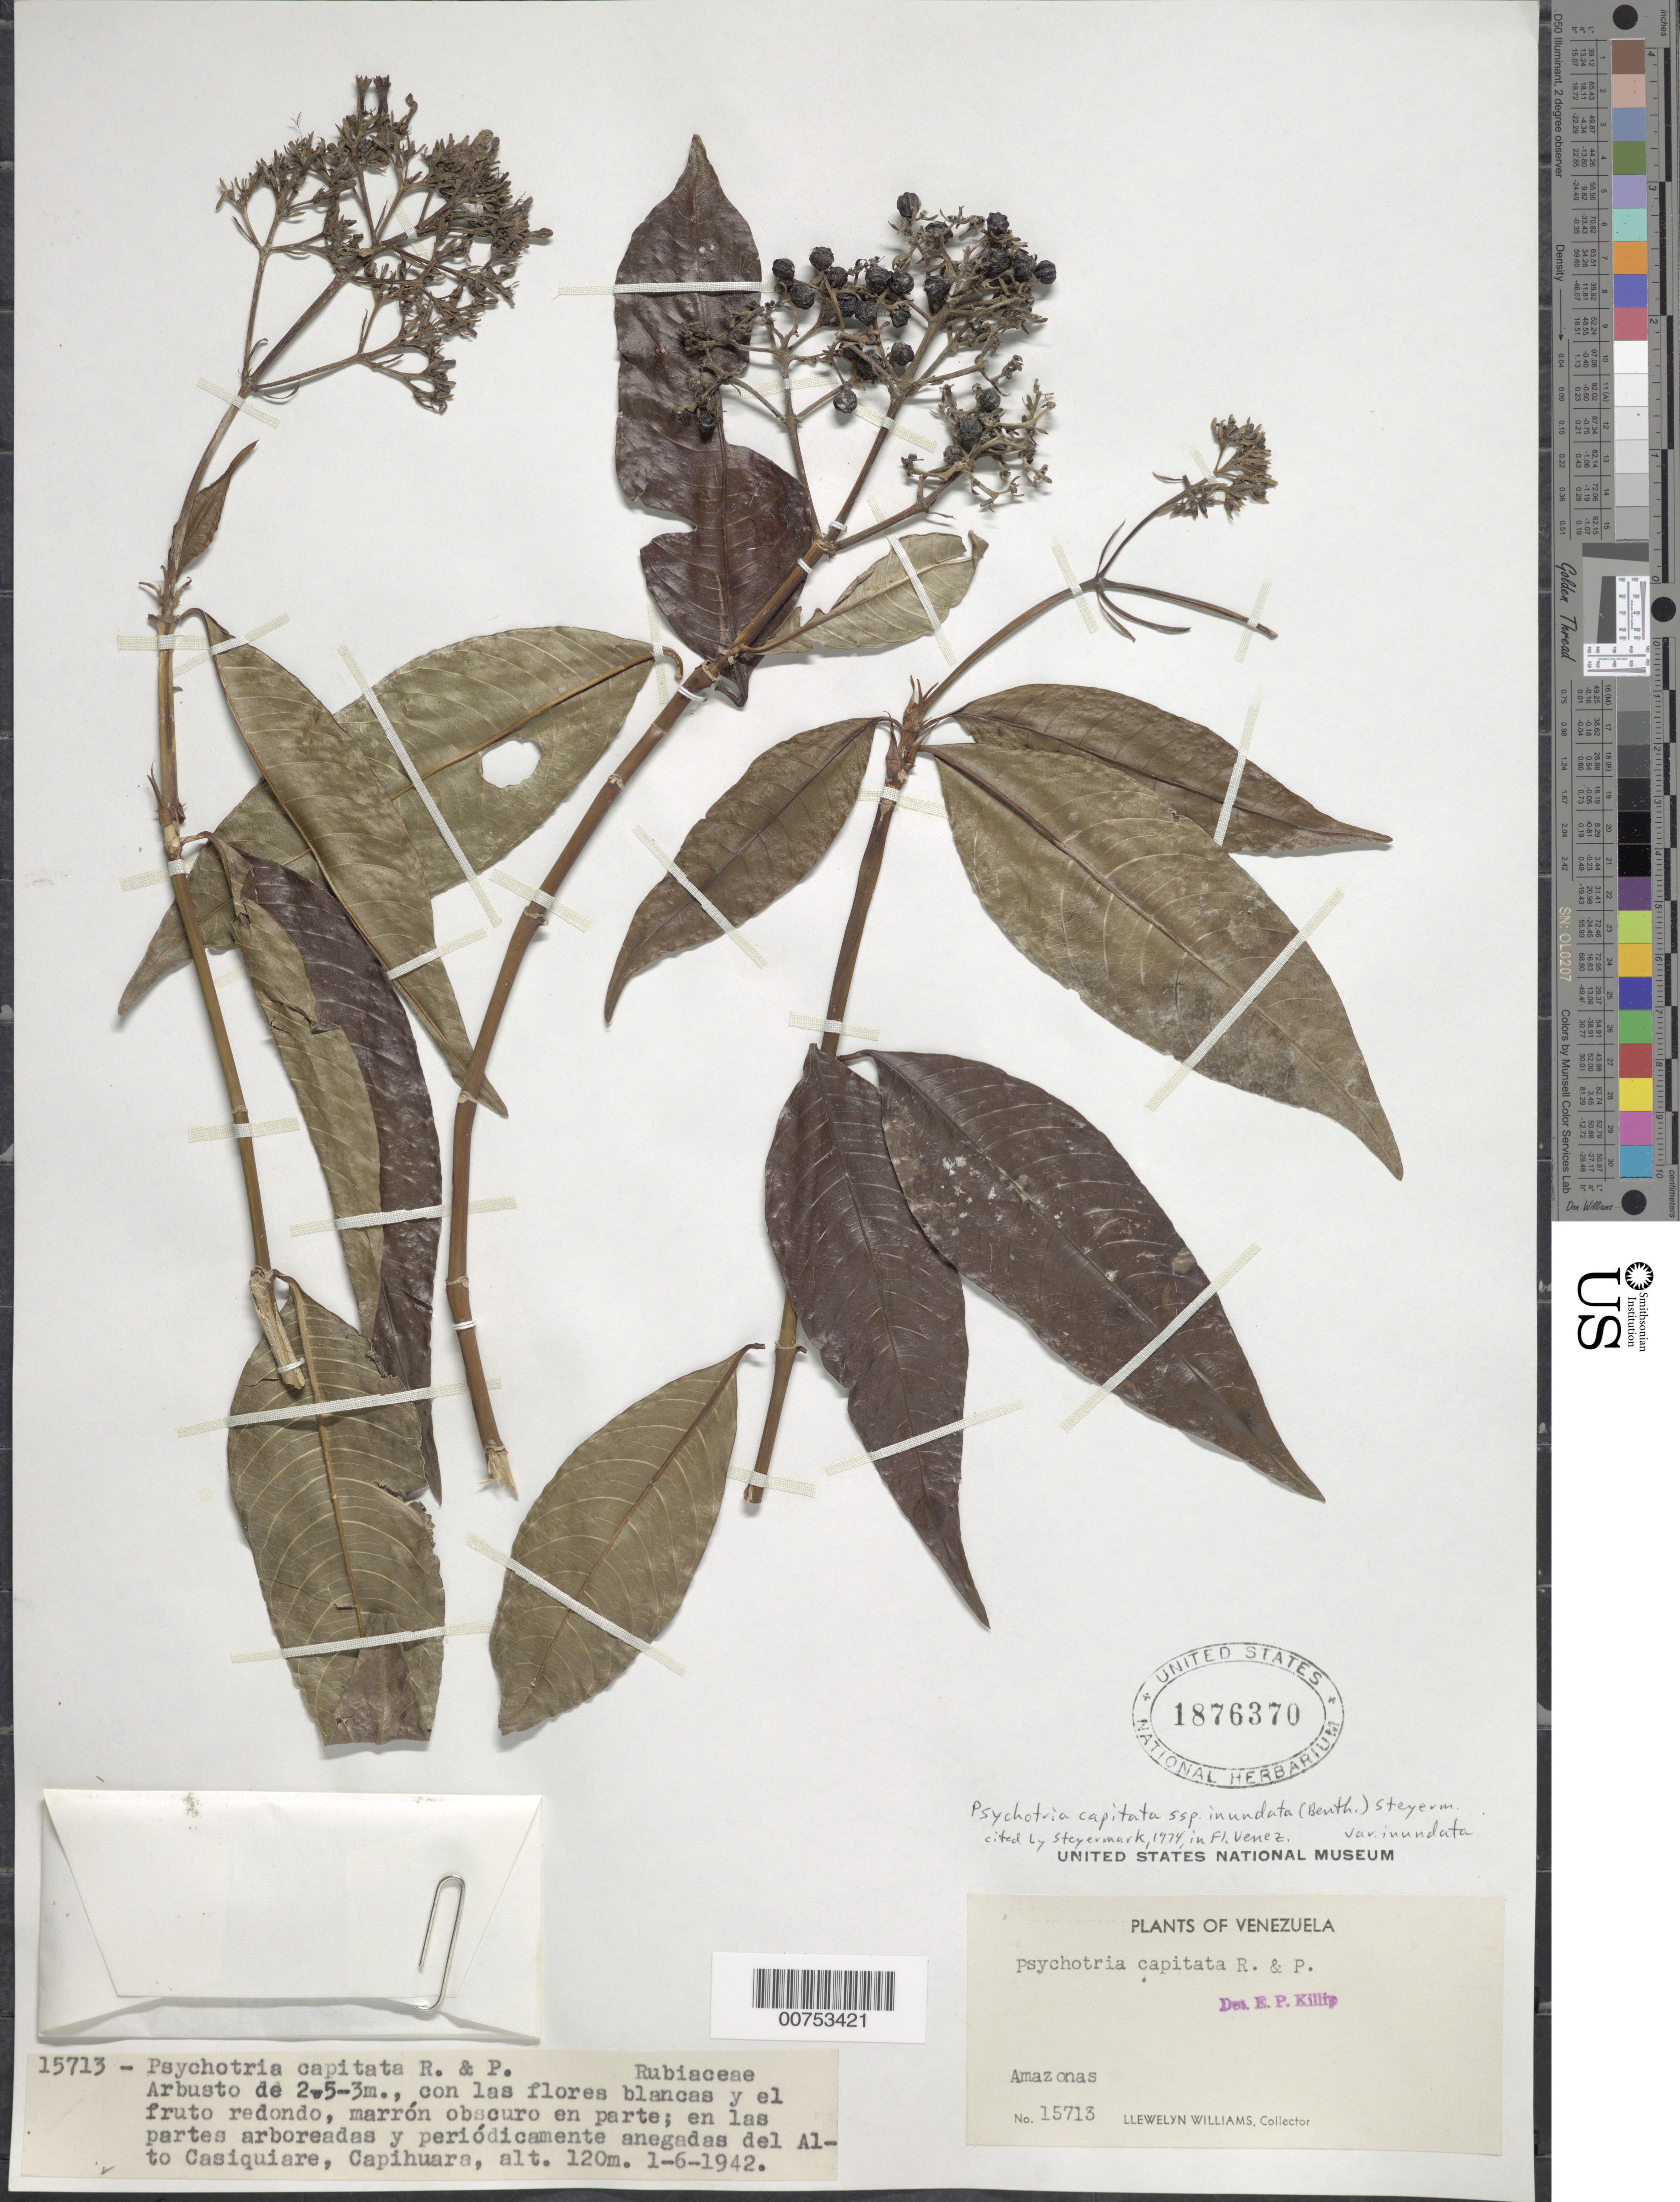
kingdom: Plantae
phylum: Tracheophyta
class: Magnoliopsida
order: Gentianales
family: Rubiaceae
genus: Psychotria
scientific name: Psychotria capitata var. inundata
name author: (Benth.) Steyerm.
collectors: Ll. Williams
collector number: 15713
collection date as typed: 1-Jun-42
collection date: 1942-06-01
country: Venezuela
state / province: Amazonas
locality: Capihuara, Alto Casiquiare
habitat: Partes arboreadas y periodicamente anegadas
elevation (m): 120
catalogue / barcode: US 1876370